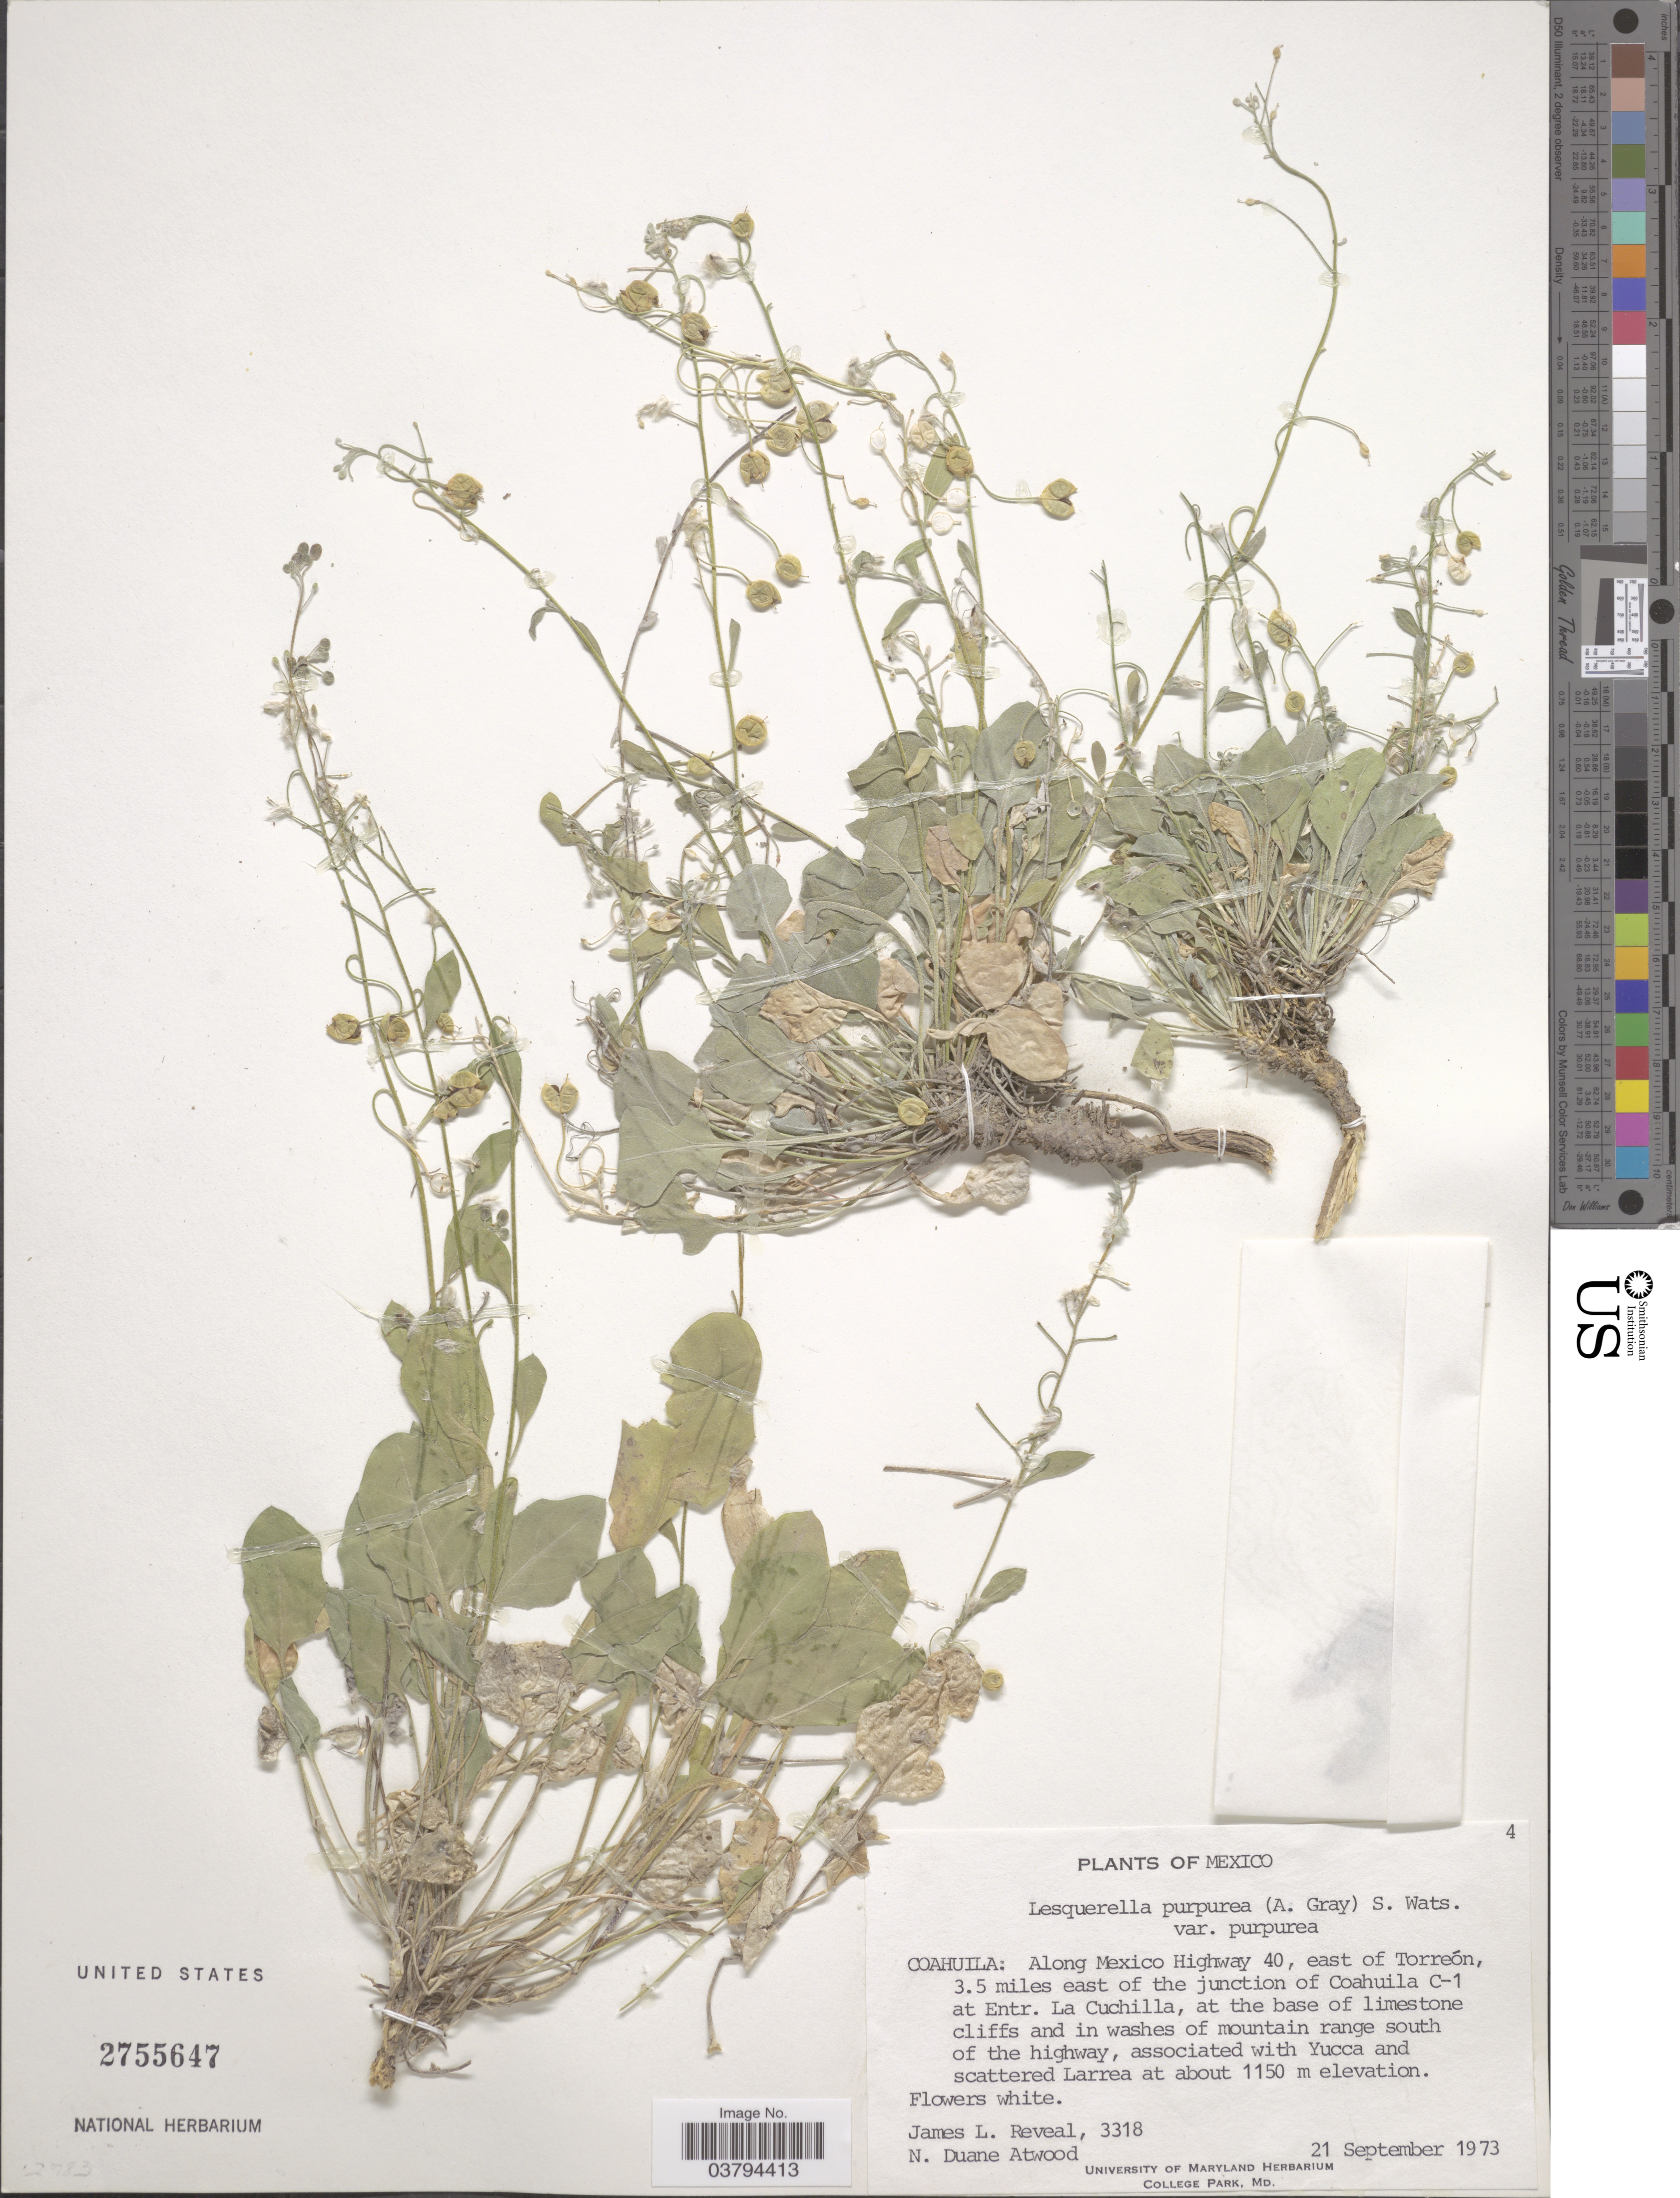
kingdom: Plantae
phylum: Tracheophyta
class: Magnoliopsida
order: Brassicales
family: Brassicaceae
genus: Lesquerella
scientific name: Lesquerella purpurea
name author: (A. Gray) S. Watson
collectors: J. L. Reveal & N. Atwood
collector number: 3318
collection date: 1973-09-21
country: Mexico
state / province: Coahuila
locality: Coahuila: Along Mexico Highway 40, east of Torreón, 3.5 miles east of the junction of Coahuila C-1 at Entr. La Cuchilla, at the base of limestone cliffs and in washes of mountain range south of the highway.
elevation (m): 1150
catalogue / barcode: US 2755647